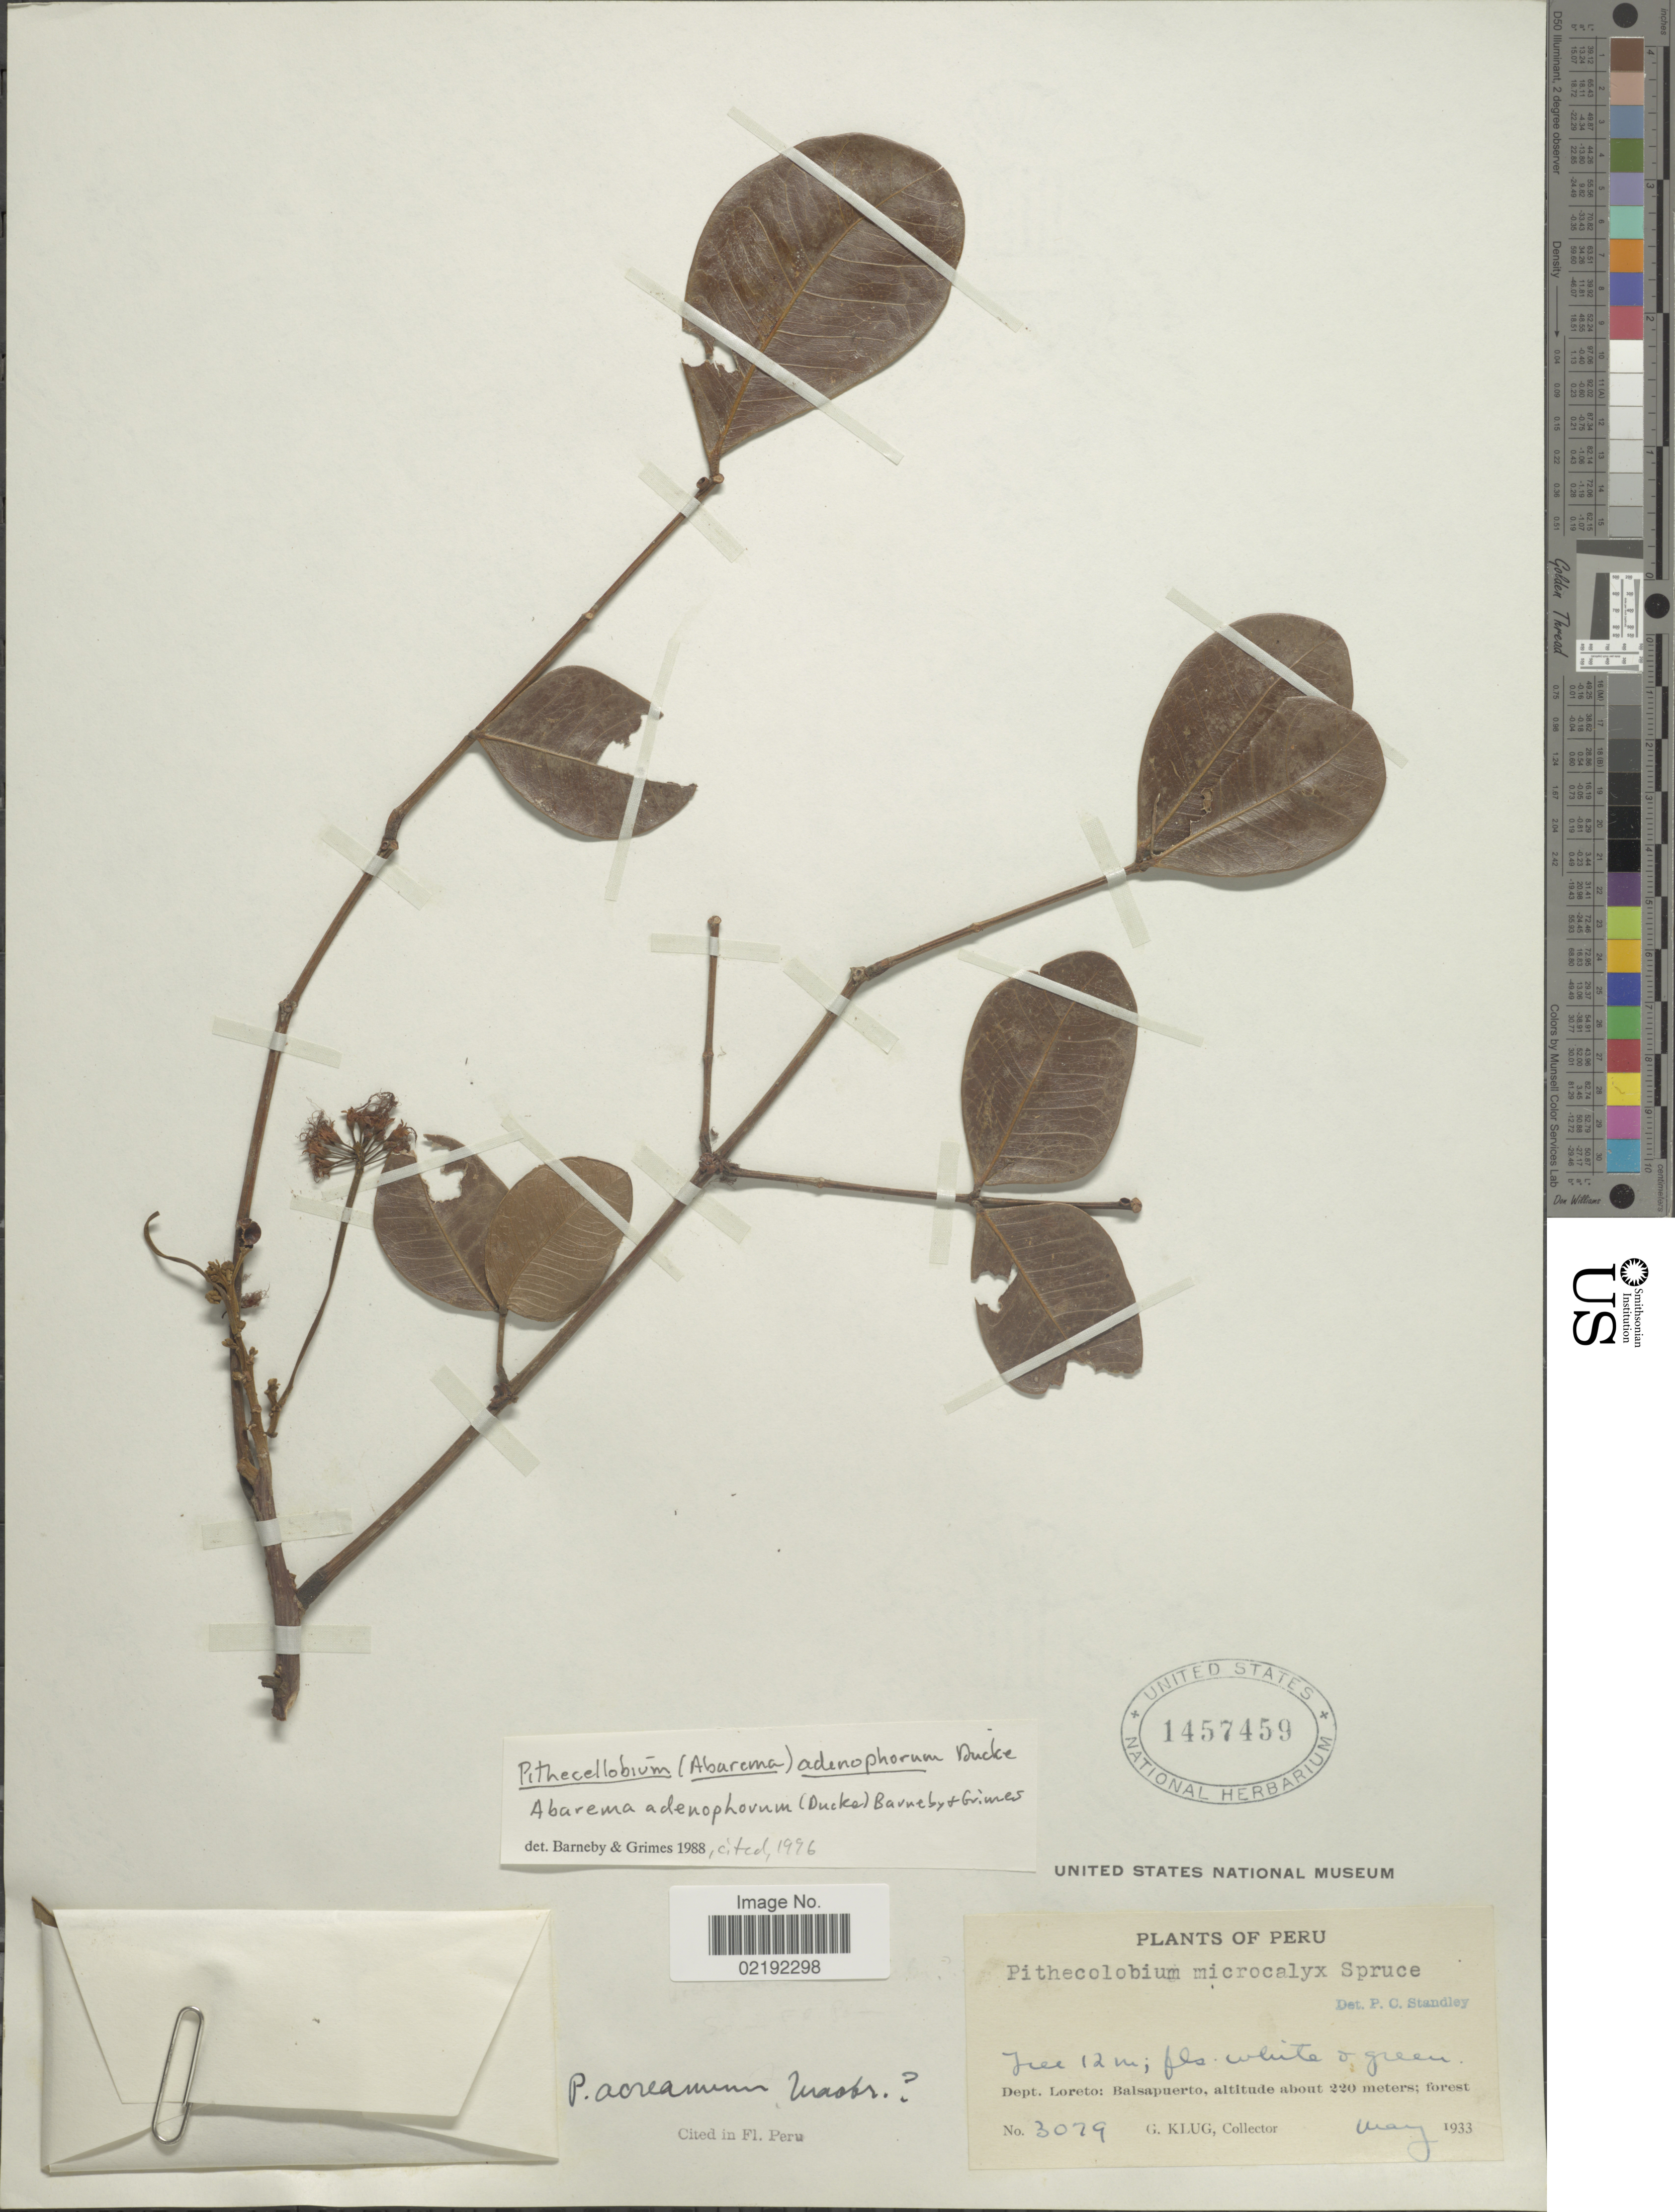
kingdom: Plantae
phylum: Tracheophyta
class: Magnoliopsida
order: Fabales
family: Fabaceae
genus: Abarema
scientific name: Abarema adenophora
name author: (Ducke) Barneby & J.W. Grimes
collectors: G. Klug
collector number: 3079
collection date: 1933-05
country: Peru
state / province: Loreto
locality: Balsapuerto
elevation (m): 220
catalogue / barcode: US 1457459